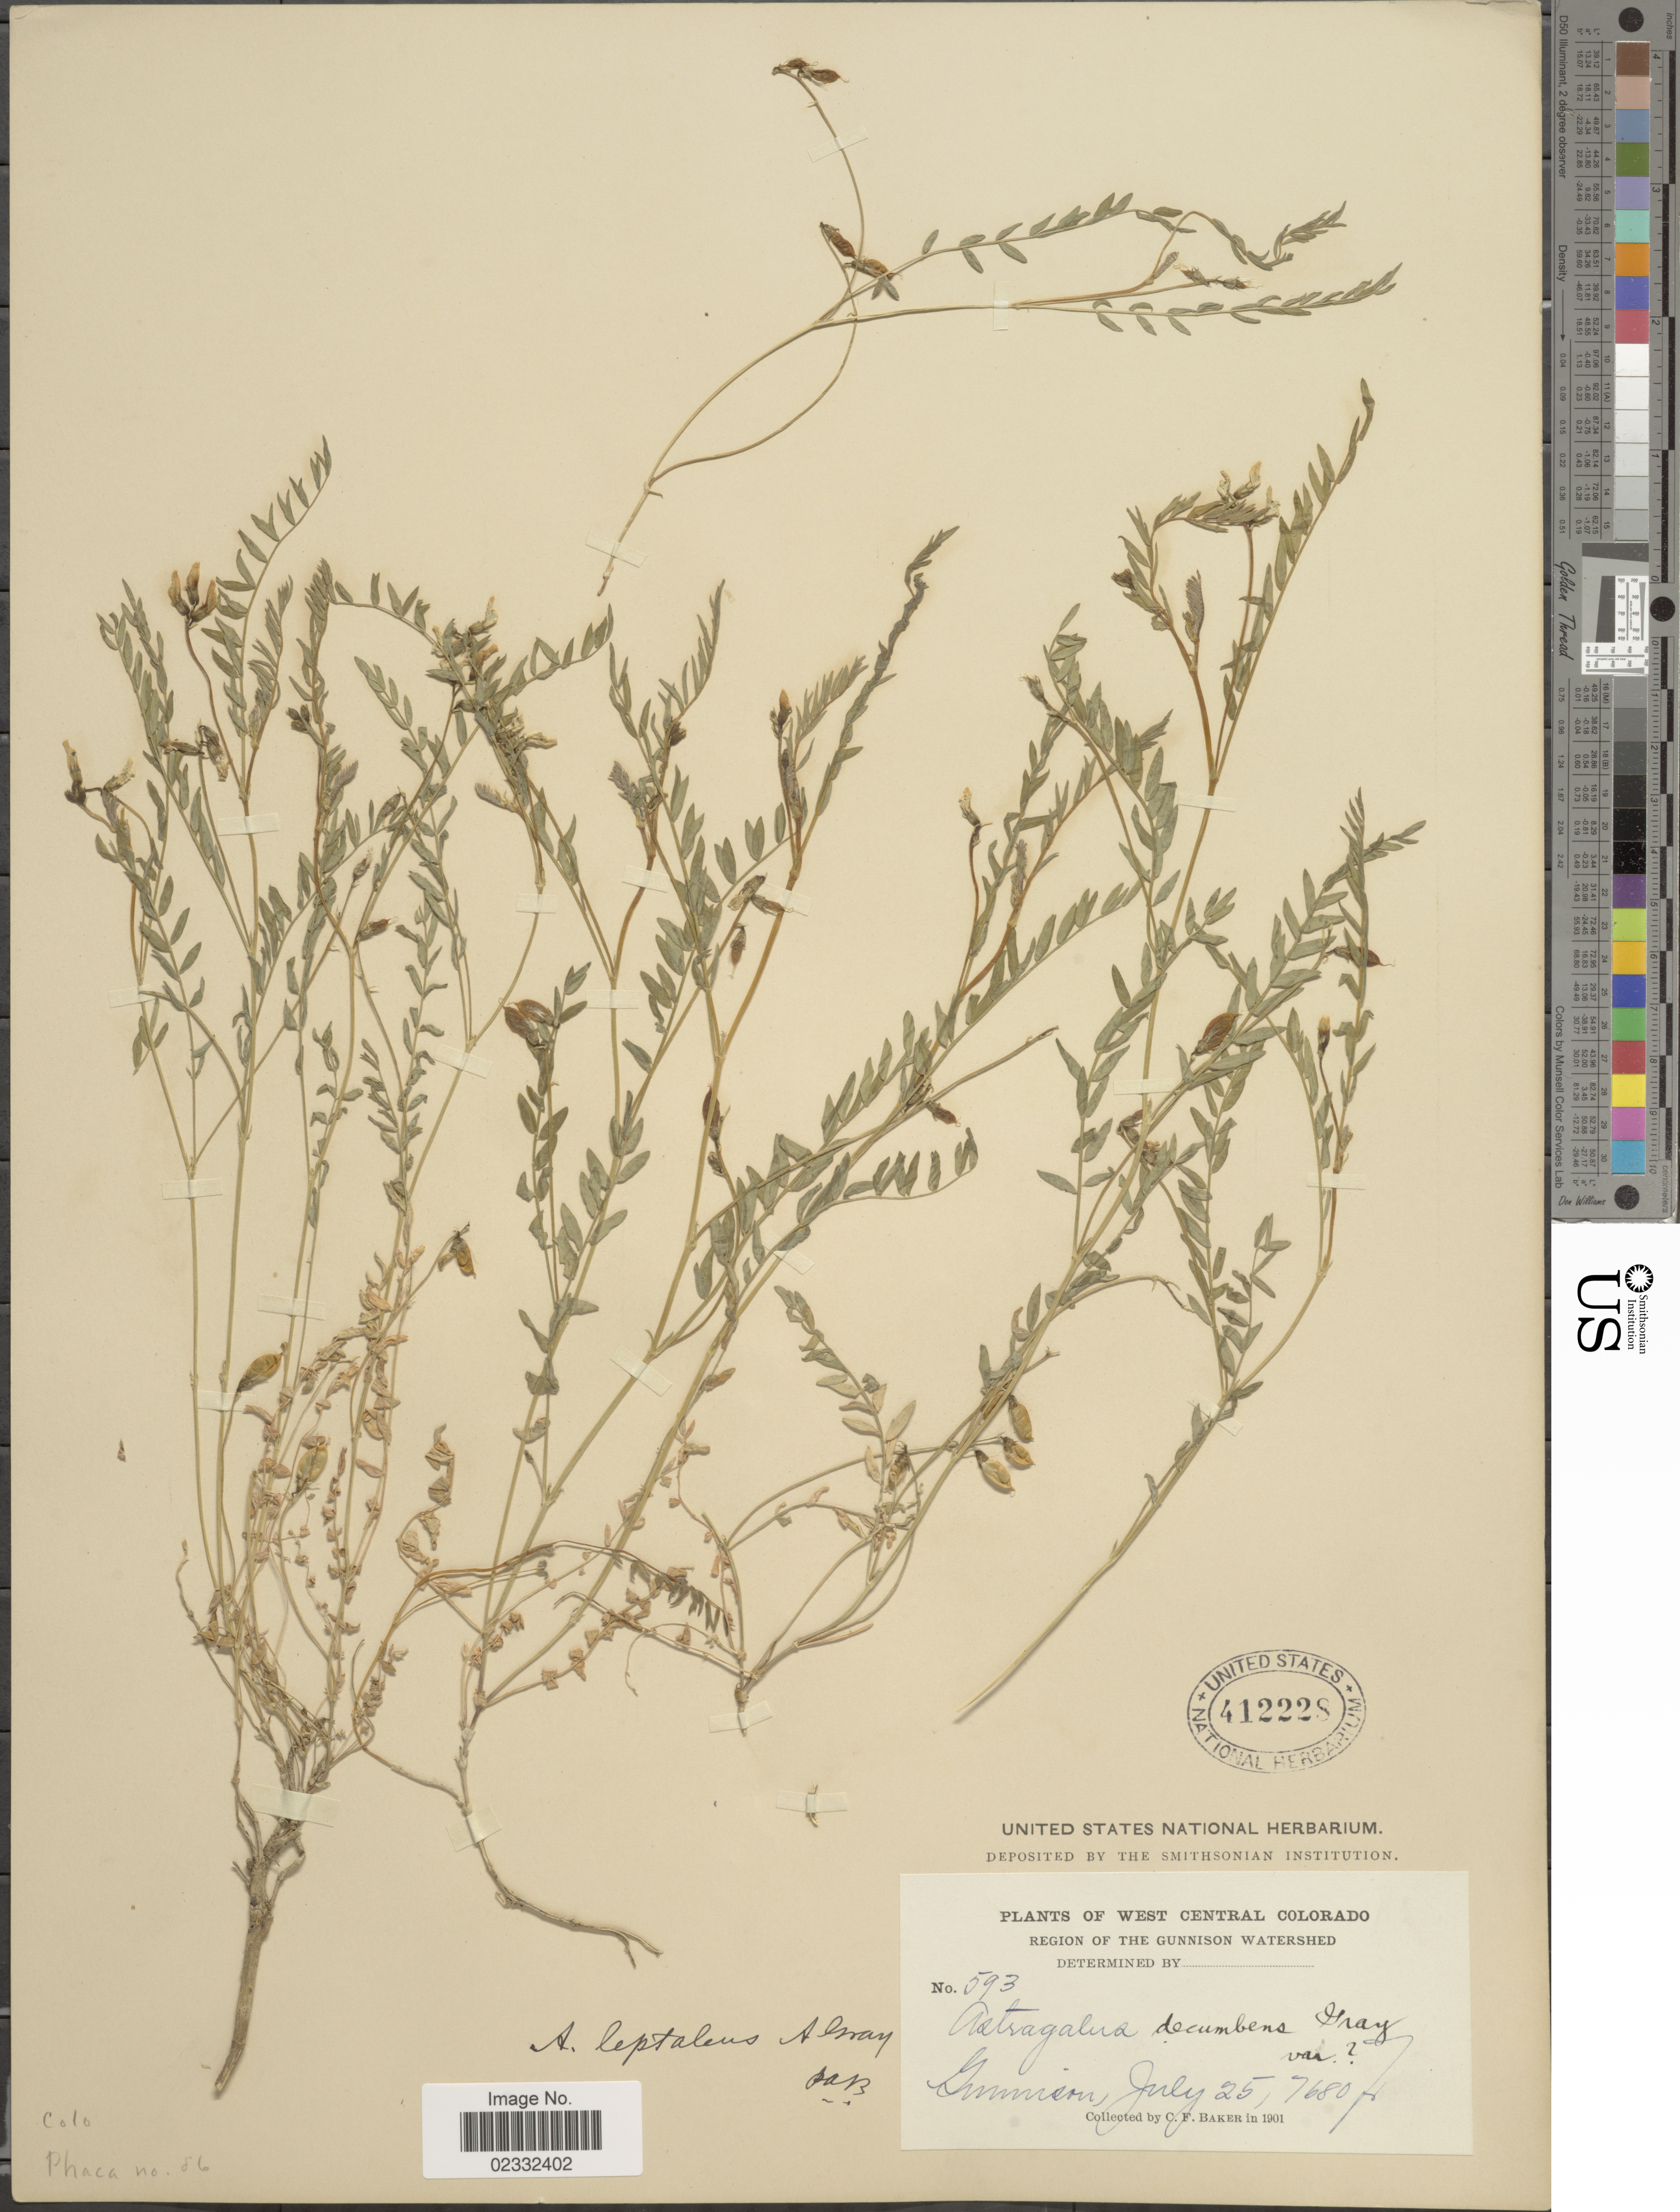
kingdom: Plantae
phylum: Tracheophyta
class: Magnoliopsida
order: Fabales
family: Fabaceae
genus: Astragalus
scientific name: Astragalus leptaleus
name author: A. Gray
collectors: C. F. Baker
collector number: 593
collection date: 1901-07-25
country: United States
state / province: Colorado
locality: West Central Colorado, Region of the Gunnison Watershed. Gunnison.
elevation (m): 2341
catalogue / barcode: US 412228